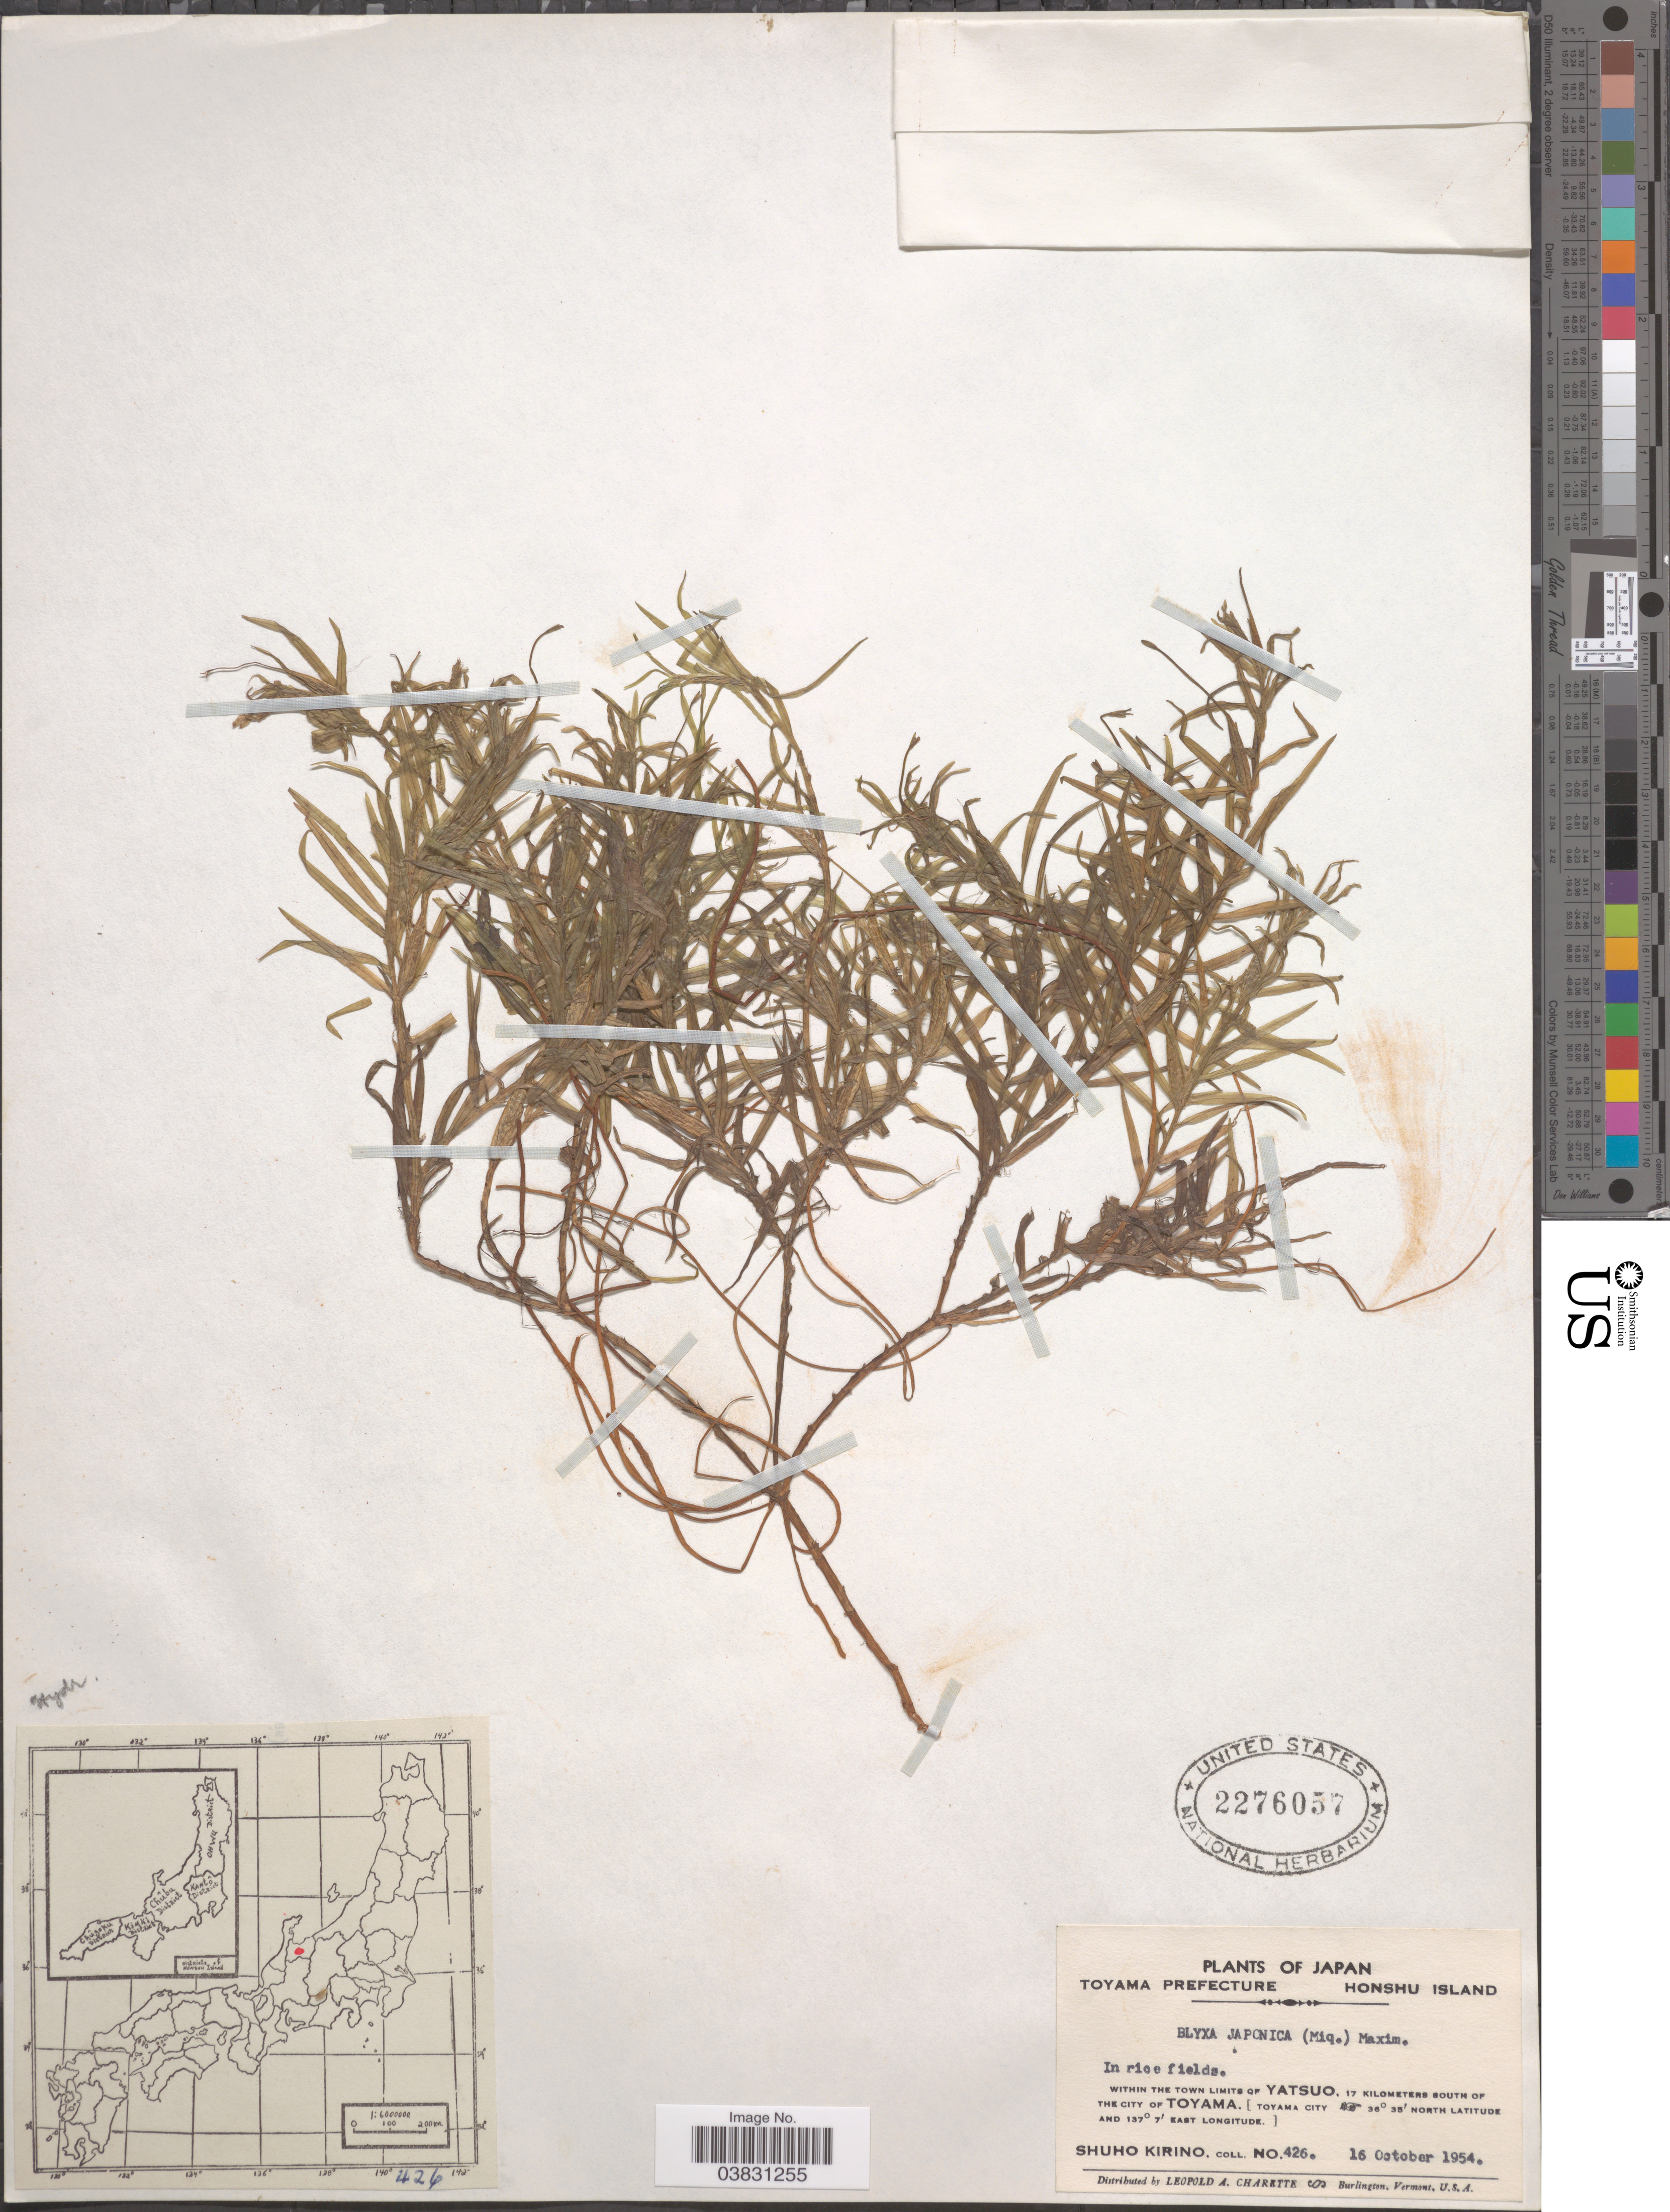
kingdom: Plantae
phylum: Tracheophyta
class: Liliopsida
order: Alismatales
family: Hydrocharitaceae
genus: Blyxa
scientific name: Blyxa japonica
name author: Maxim. et al.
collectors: S. Kirino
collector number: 426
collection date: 1954-10-16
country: Japan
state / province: Toyama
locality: Toyama Prefecture. Honshu Island. In rice field within the town limits of Yatsuo, 17 kilometers south of the city of Toyama [Toyama city].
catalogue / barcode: US 2276057